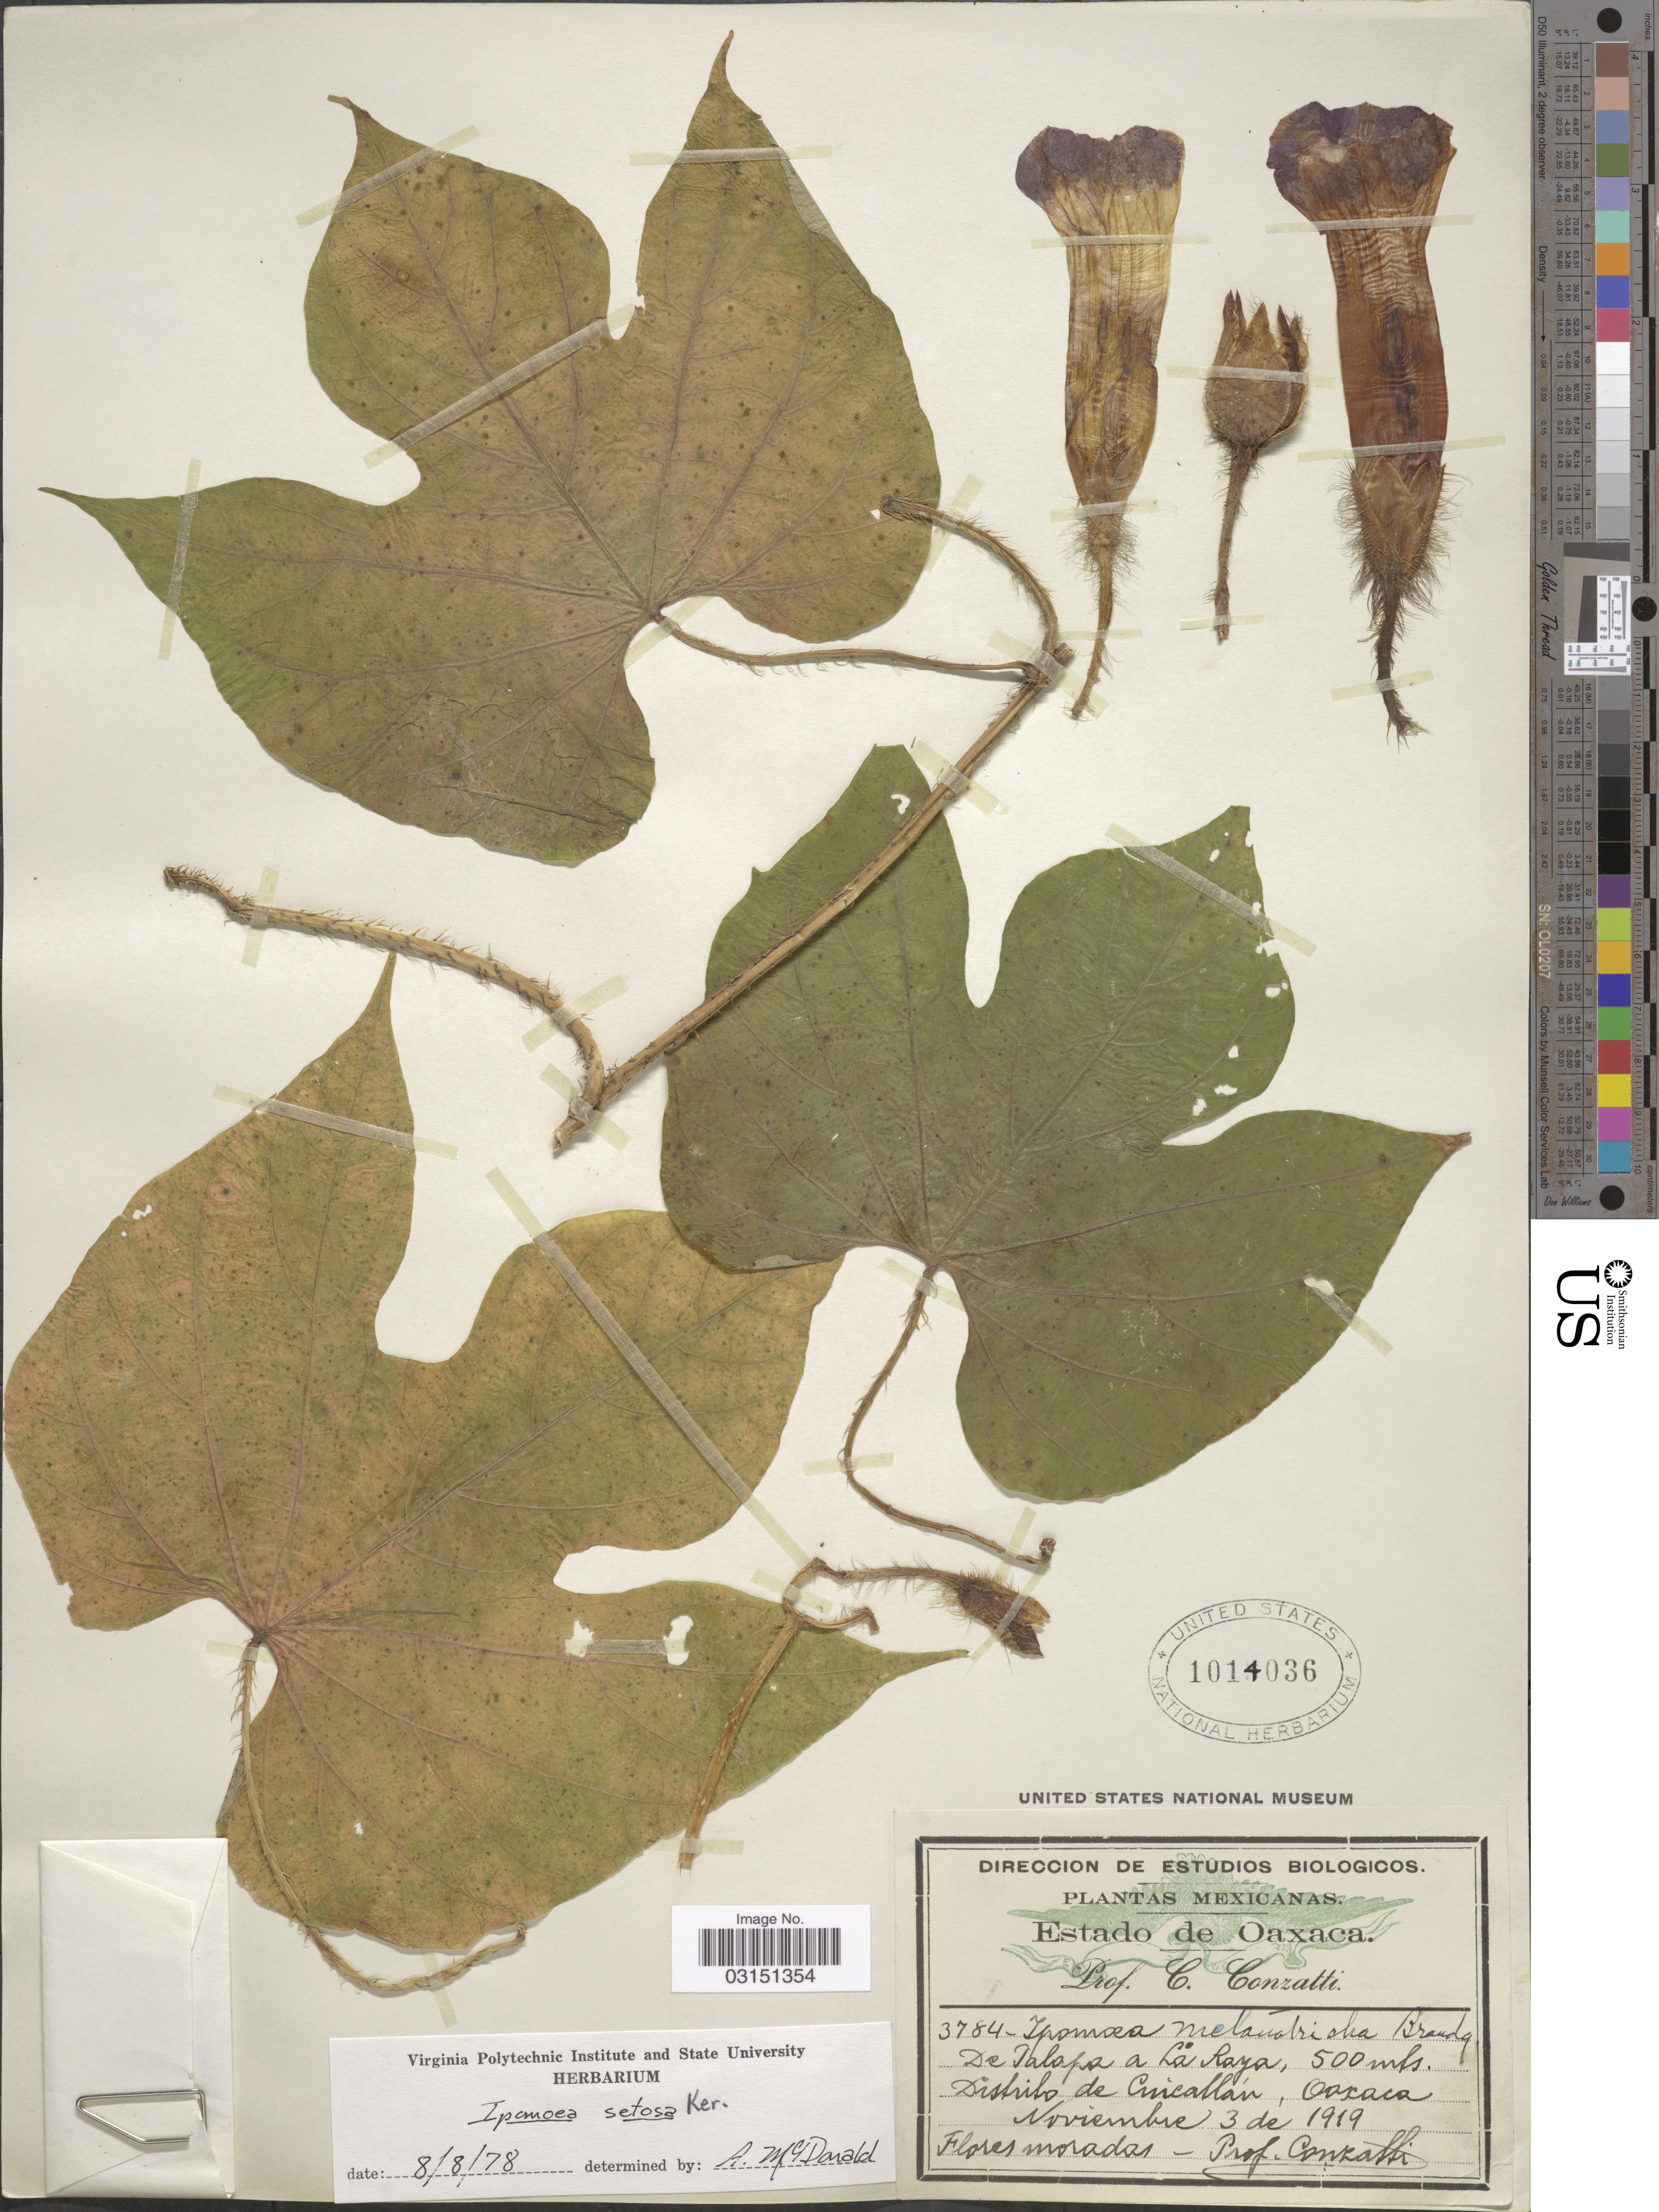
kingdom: Plantae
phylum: Tracheophyta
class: Magnoliopsida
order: Solanales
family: Convolvulaceae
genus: Ipomoea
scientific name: Ipomoea setosa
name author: Ker Gawl.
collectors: C. Conzatti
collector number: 3784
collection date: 1919-11-03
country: Mexico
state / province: Oaxaca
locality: De Jalapa a La Raya. Distrito de Cuicatlán.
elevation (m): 500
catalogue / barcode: US 1014036